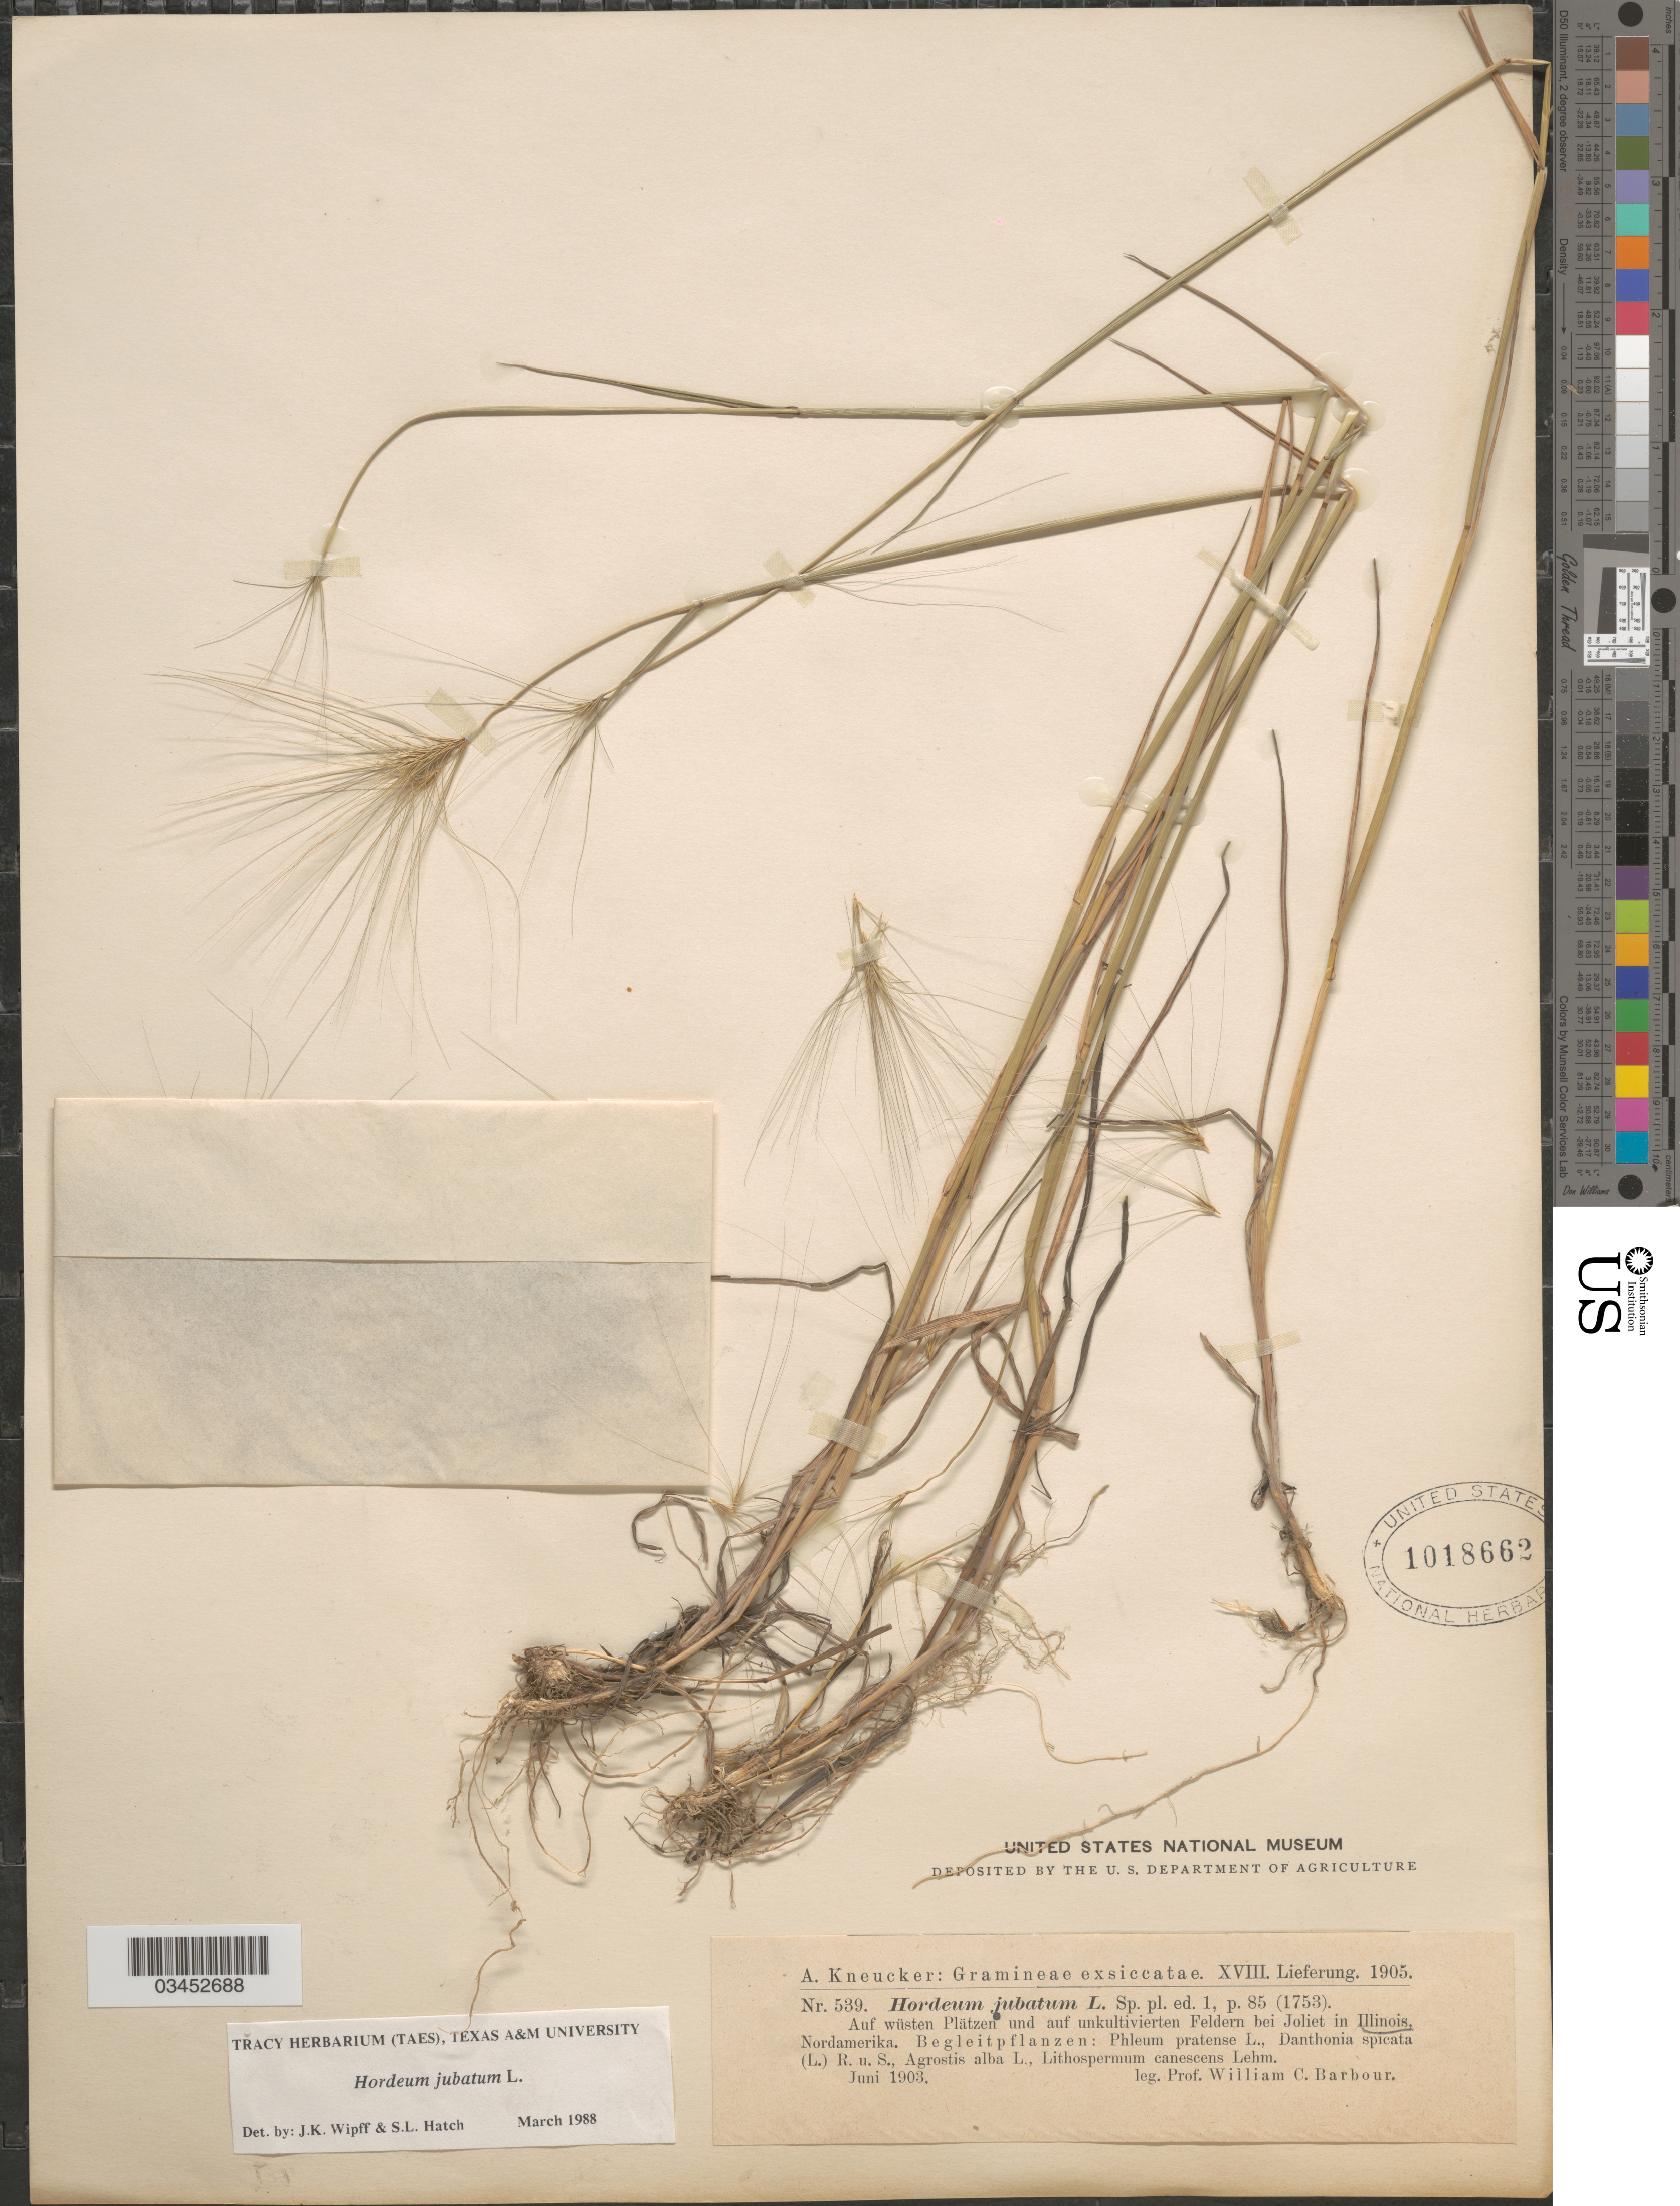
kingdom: Plantae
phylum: Tracheophyta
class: Liliopsida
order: Poales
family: Poaceae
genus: Hordeum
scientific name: Hordeum jubatum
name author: L.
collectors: W. Barbour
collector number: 539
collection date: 1903-06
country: United States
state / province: Illinois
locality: Auf wüsten Plätzen und auf unkulivierten Feldern bei Joliet in Illinois.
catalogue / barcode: US 1018662